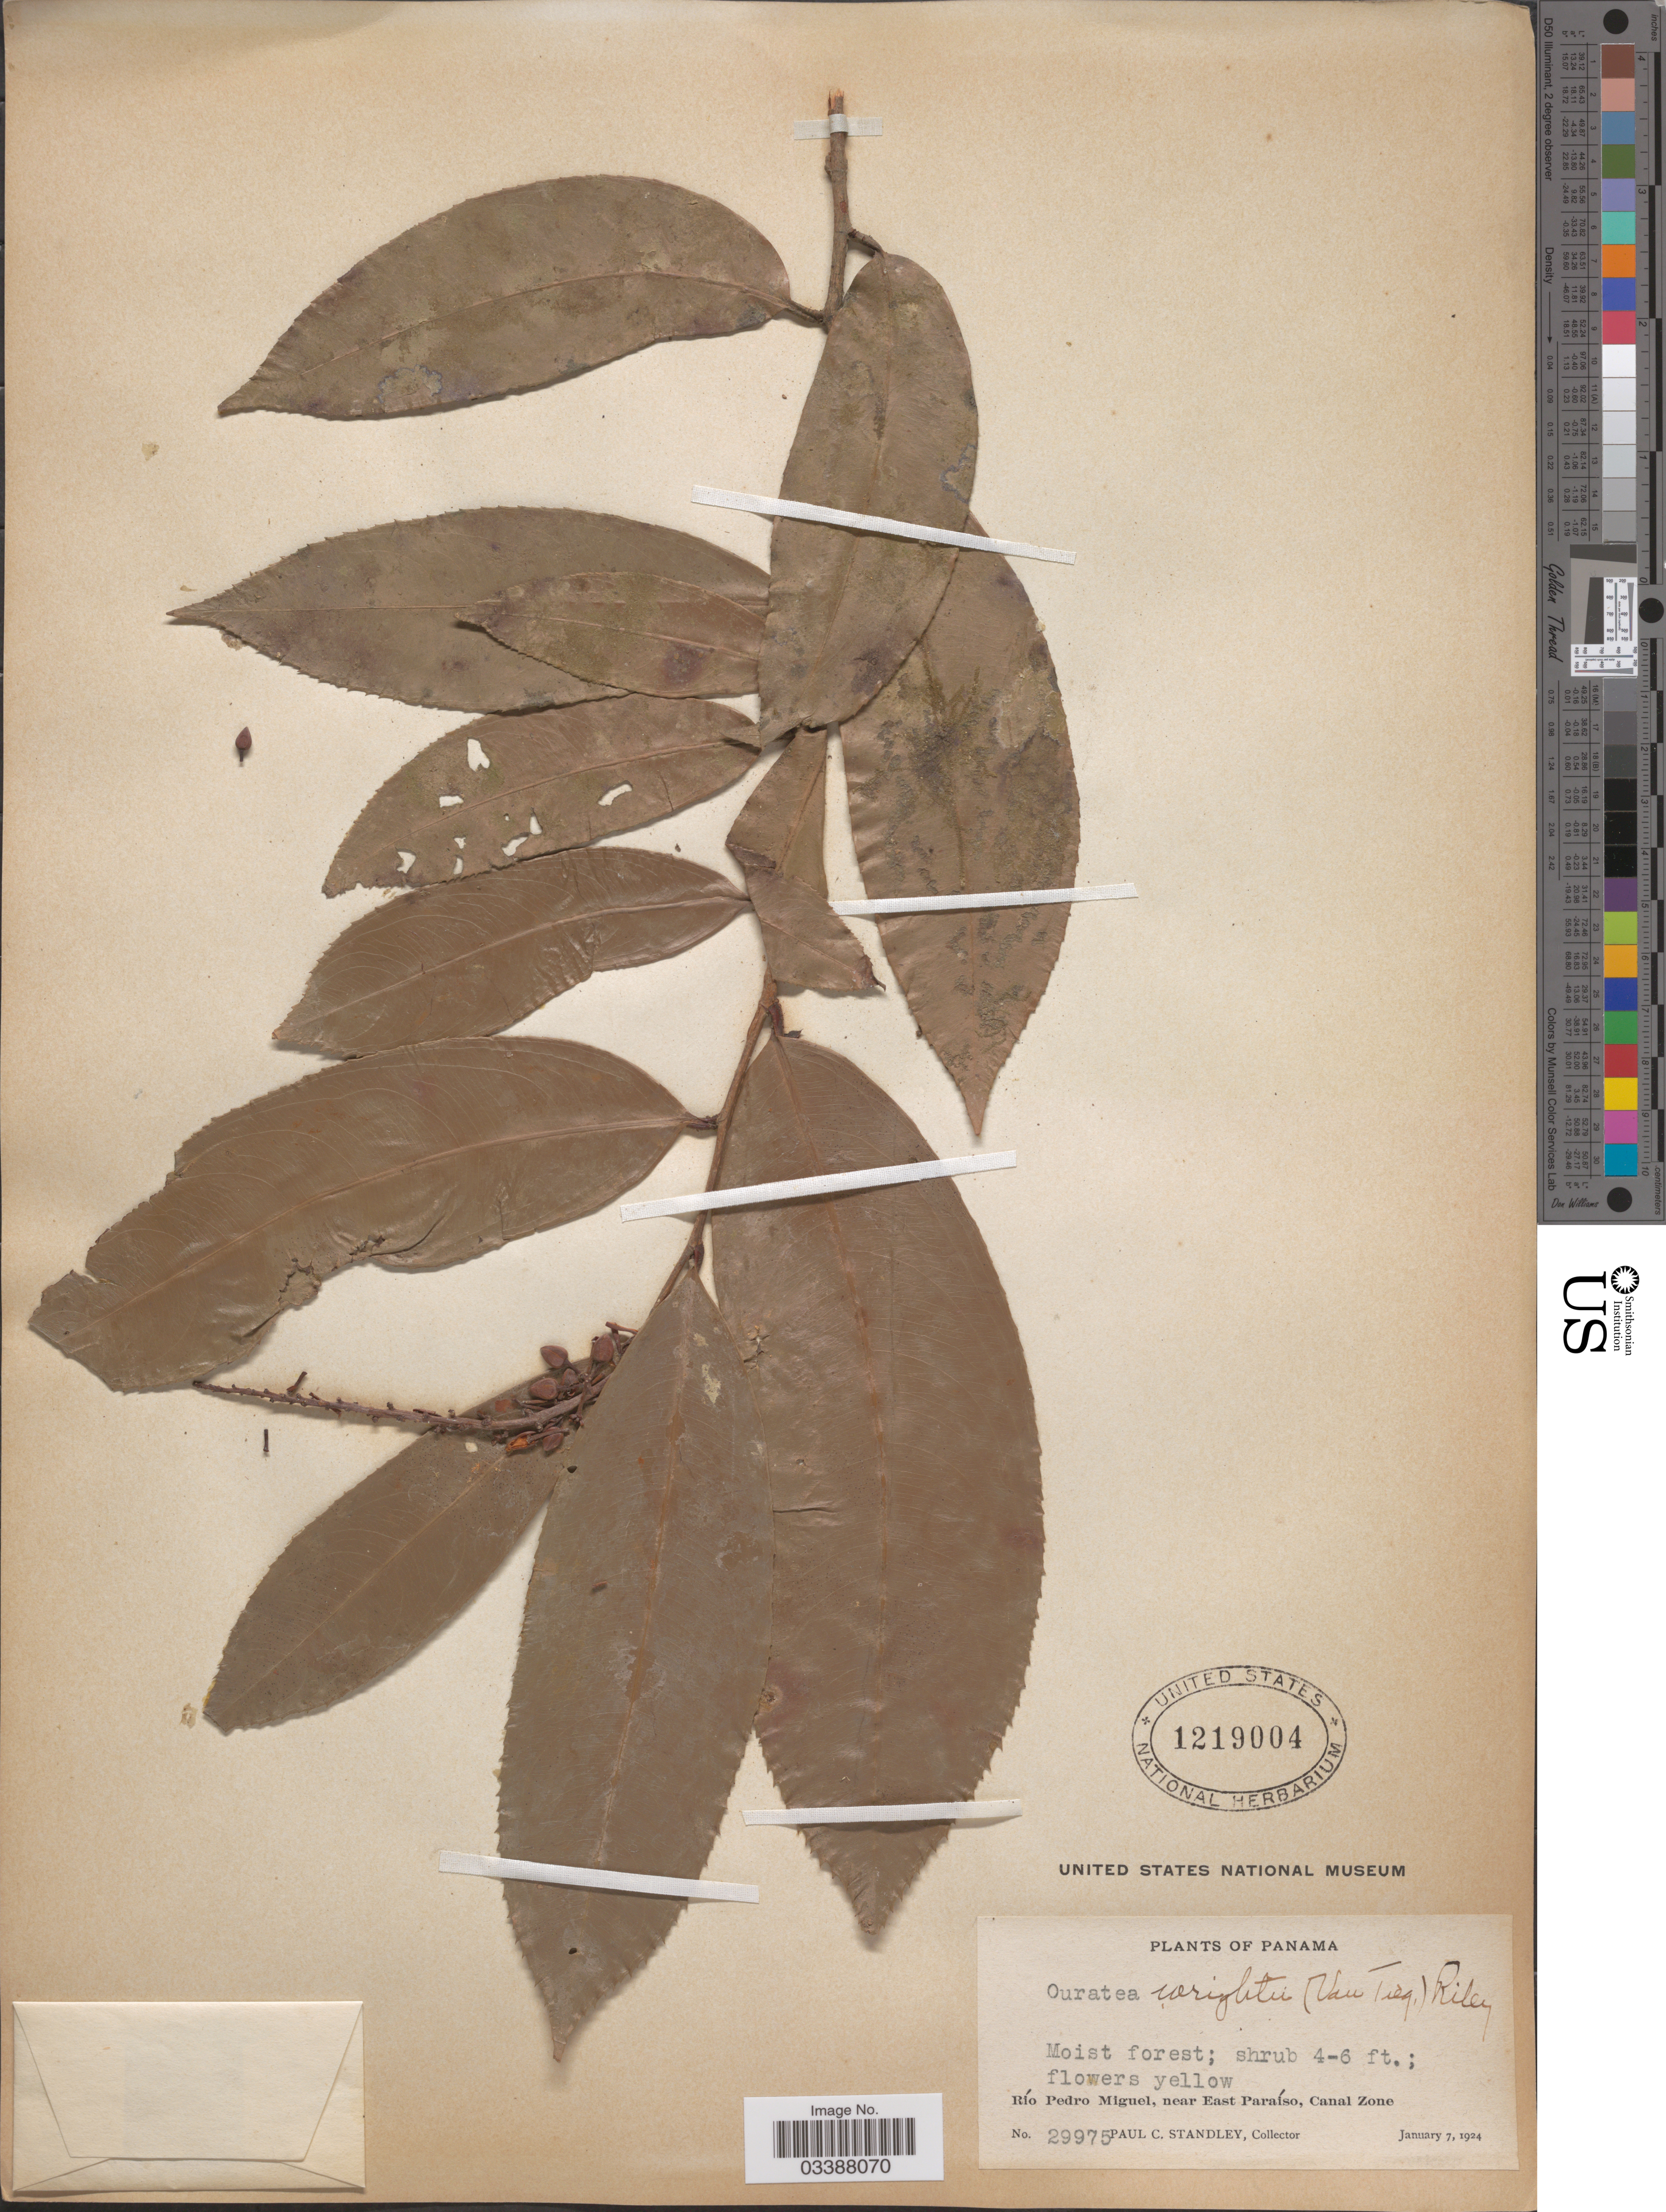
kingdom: Plantae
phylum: Tracheophyta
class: Magnoliopsida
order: Malpighiales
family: Ochnaceae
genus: Ouratea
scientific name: Ouratea lucens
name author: (Kunth) Engl.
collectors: P. C. Standley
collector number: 29975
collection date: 1924-01-07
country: Panama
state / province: Colón / Panamá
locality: Río Pedro Miguel, near East Paraíso, Canal Zone.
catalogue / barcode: US 1219004